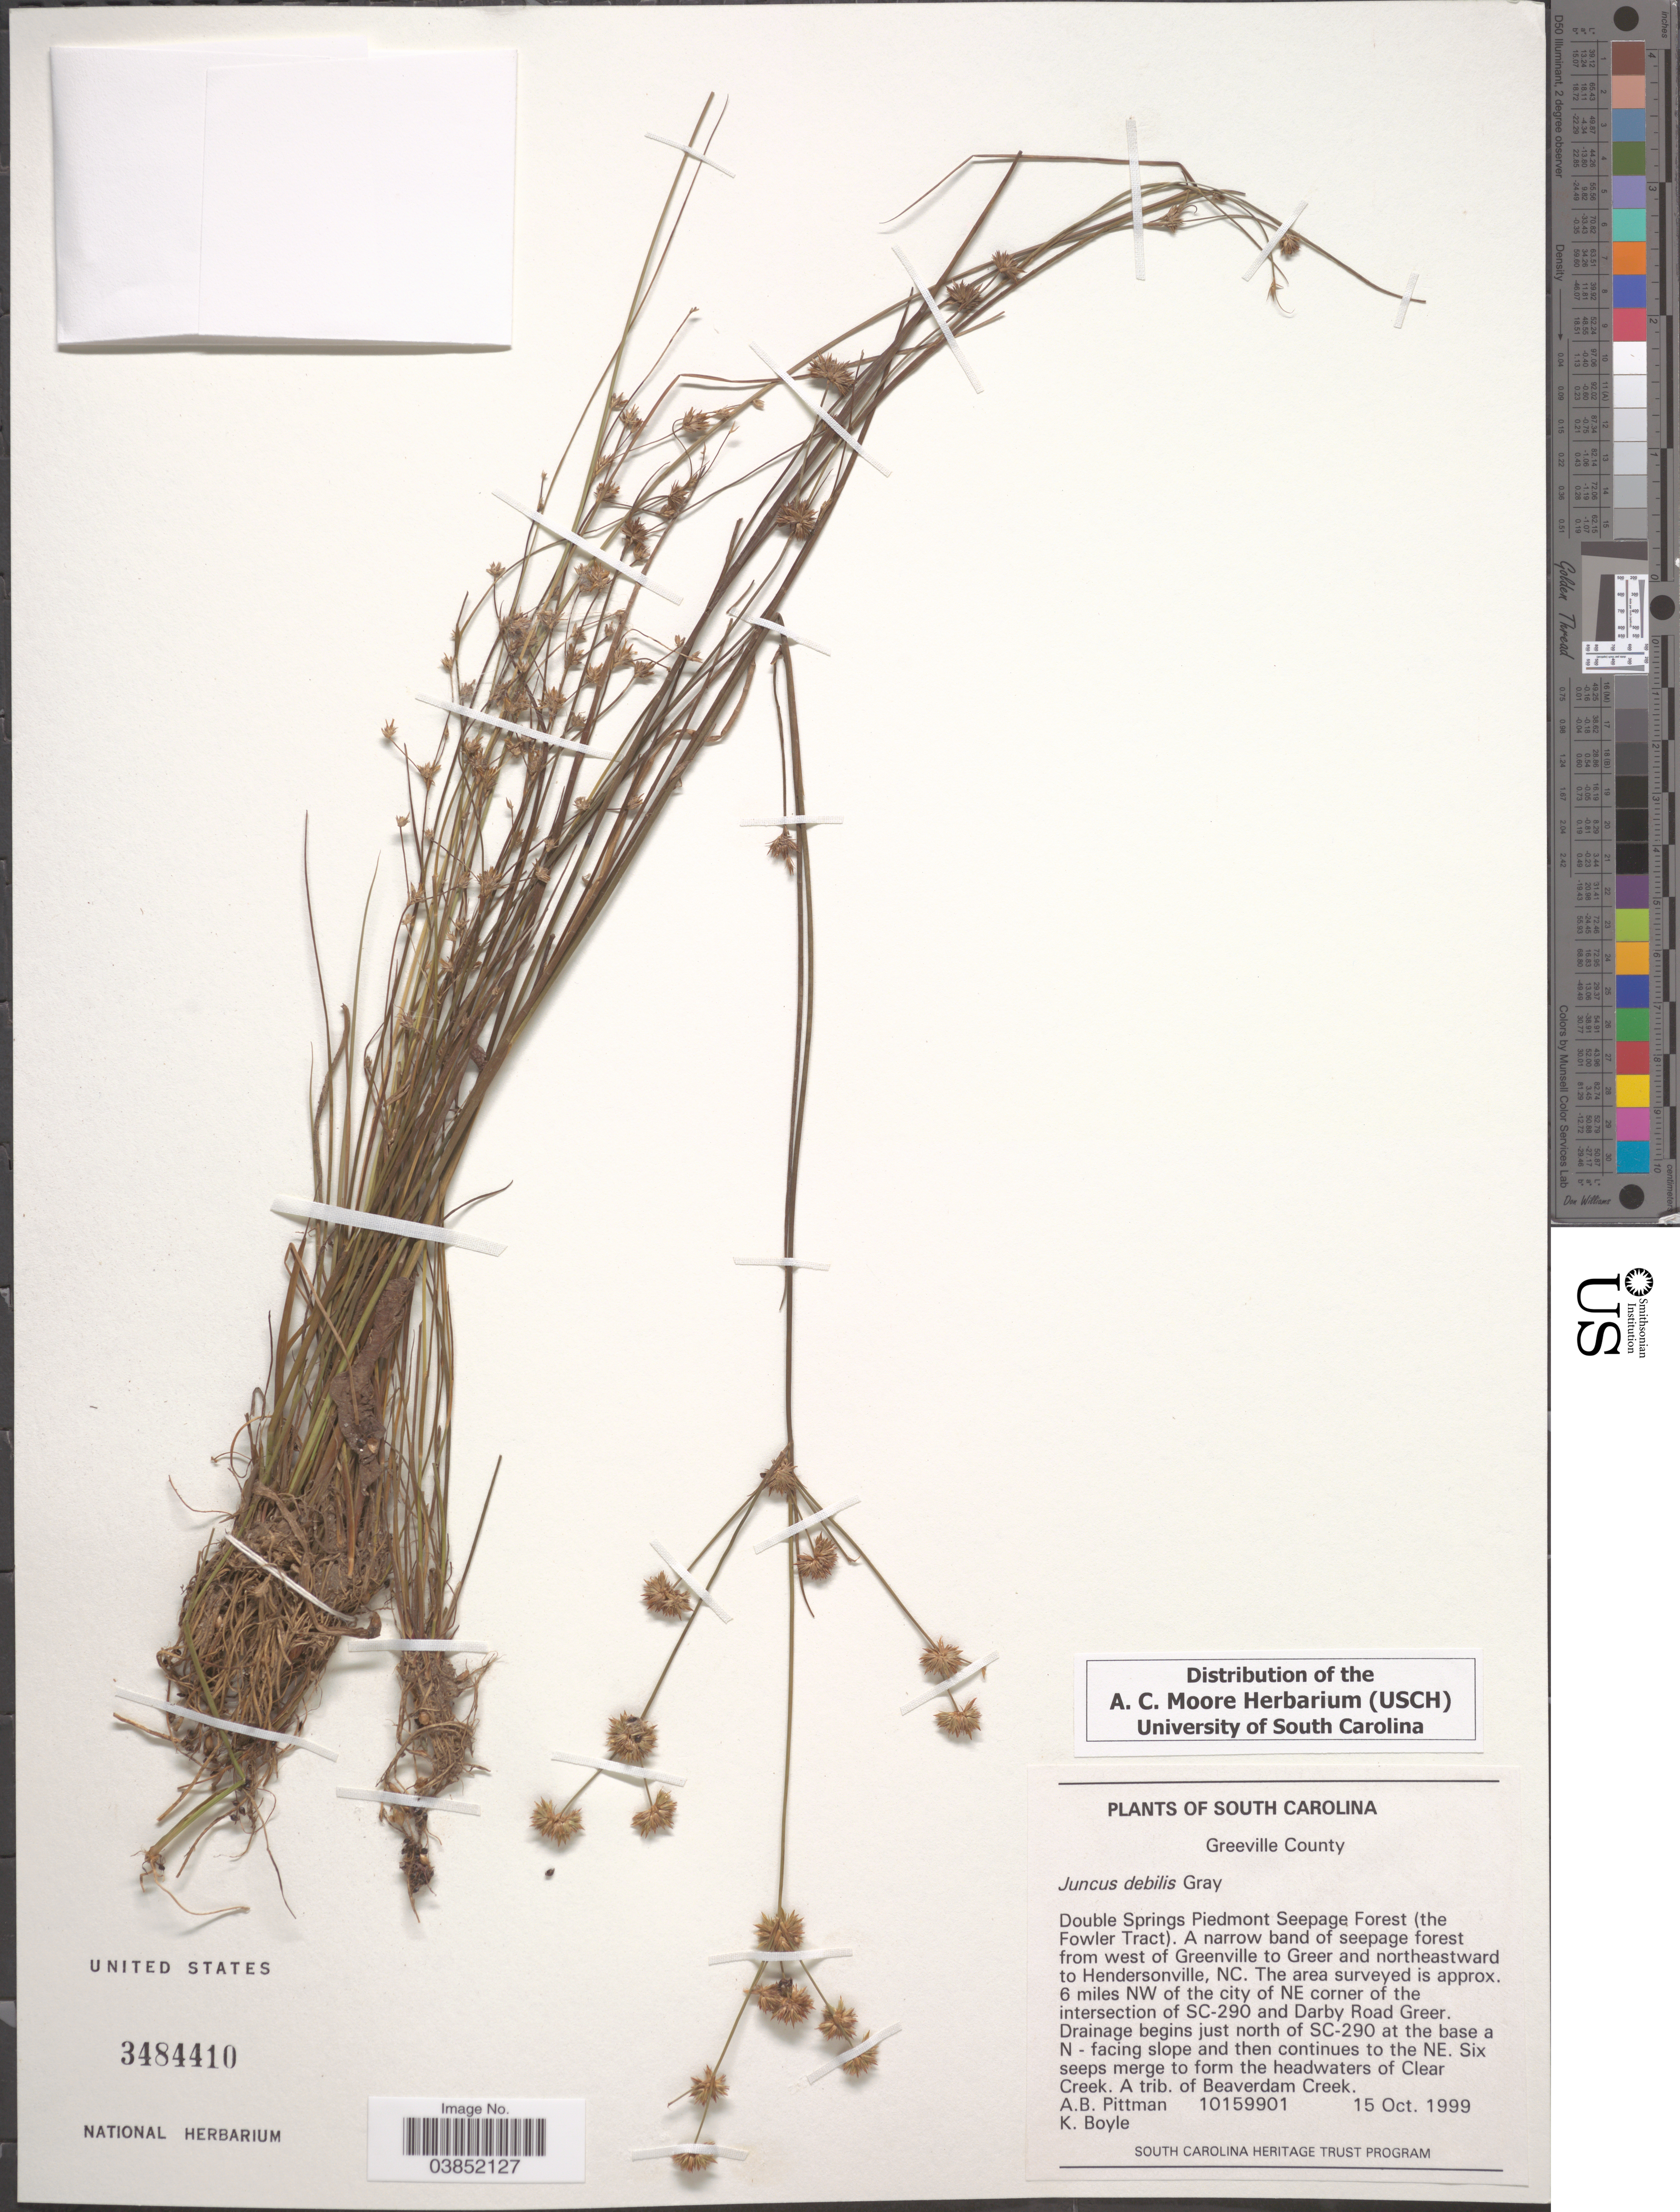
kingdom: Plantae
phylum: Tracheophyta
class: Liliopsida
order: Poales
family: Juncaceae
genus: Juncus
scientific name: Juncus debilis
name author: A. Gray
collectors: A. B. Pittman & K. Boyle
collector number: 10159901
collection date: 1999-10-15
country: United States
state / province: South Carolina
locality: Greeville County. Double Springs Piedmont Seepage Forest (the Fowler Tract). From west of Greenville to Greer and northeastward to Hendersonville, NC. 6 miles NW of the city of NE corner of the intersection of SC-290 and Darby Road Greer. Drainage begins just north of SC-290 at the base a N - facing slope and then continues to the NE. Six seeps merge to form the headwaters of Clear Creek. A trib. of Beaverdam Creek.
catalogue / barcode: US 3484410